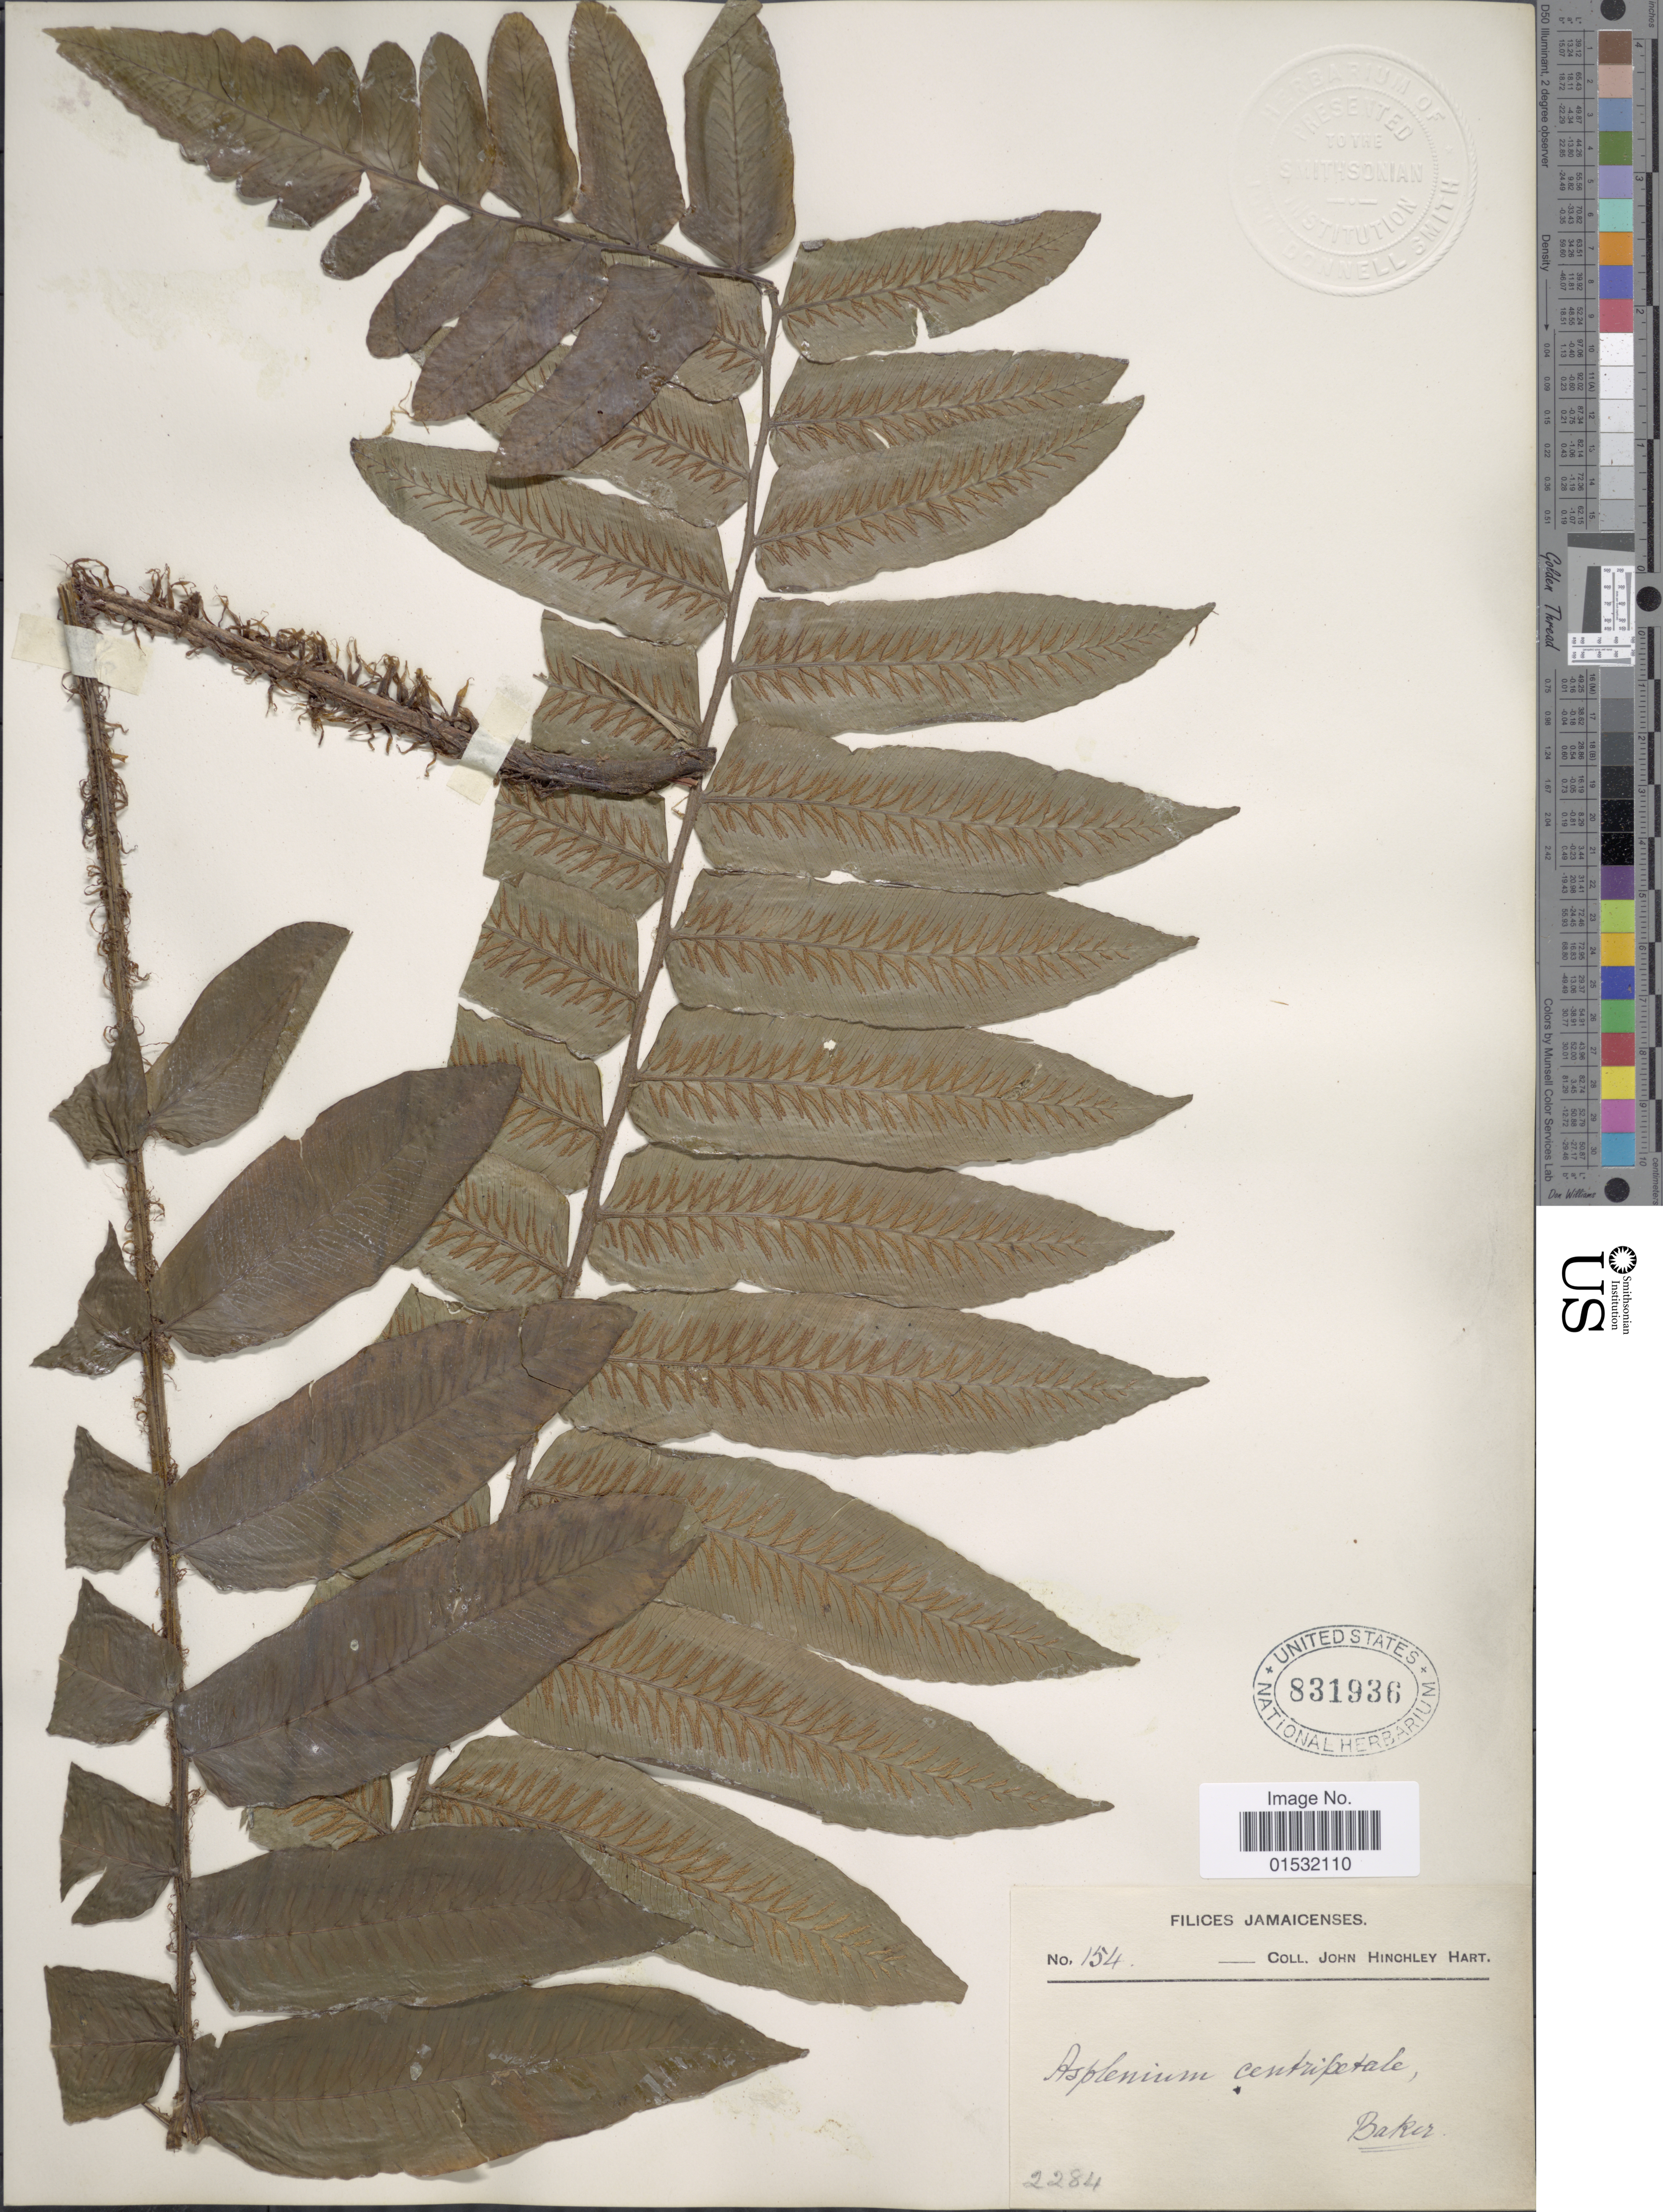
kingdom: Plantae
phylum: Tracheophyta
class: Polypodiopsida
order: Polypodiales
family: Athyriaceae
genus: Diplazium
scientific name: Diplazium centripetale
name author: (Baker) Maxon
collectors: J. H. Hart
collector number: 154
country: Jamaica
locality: Baker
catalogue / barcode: US 831936